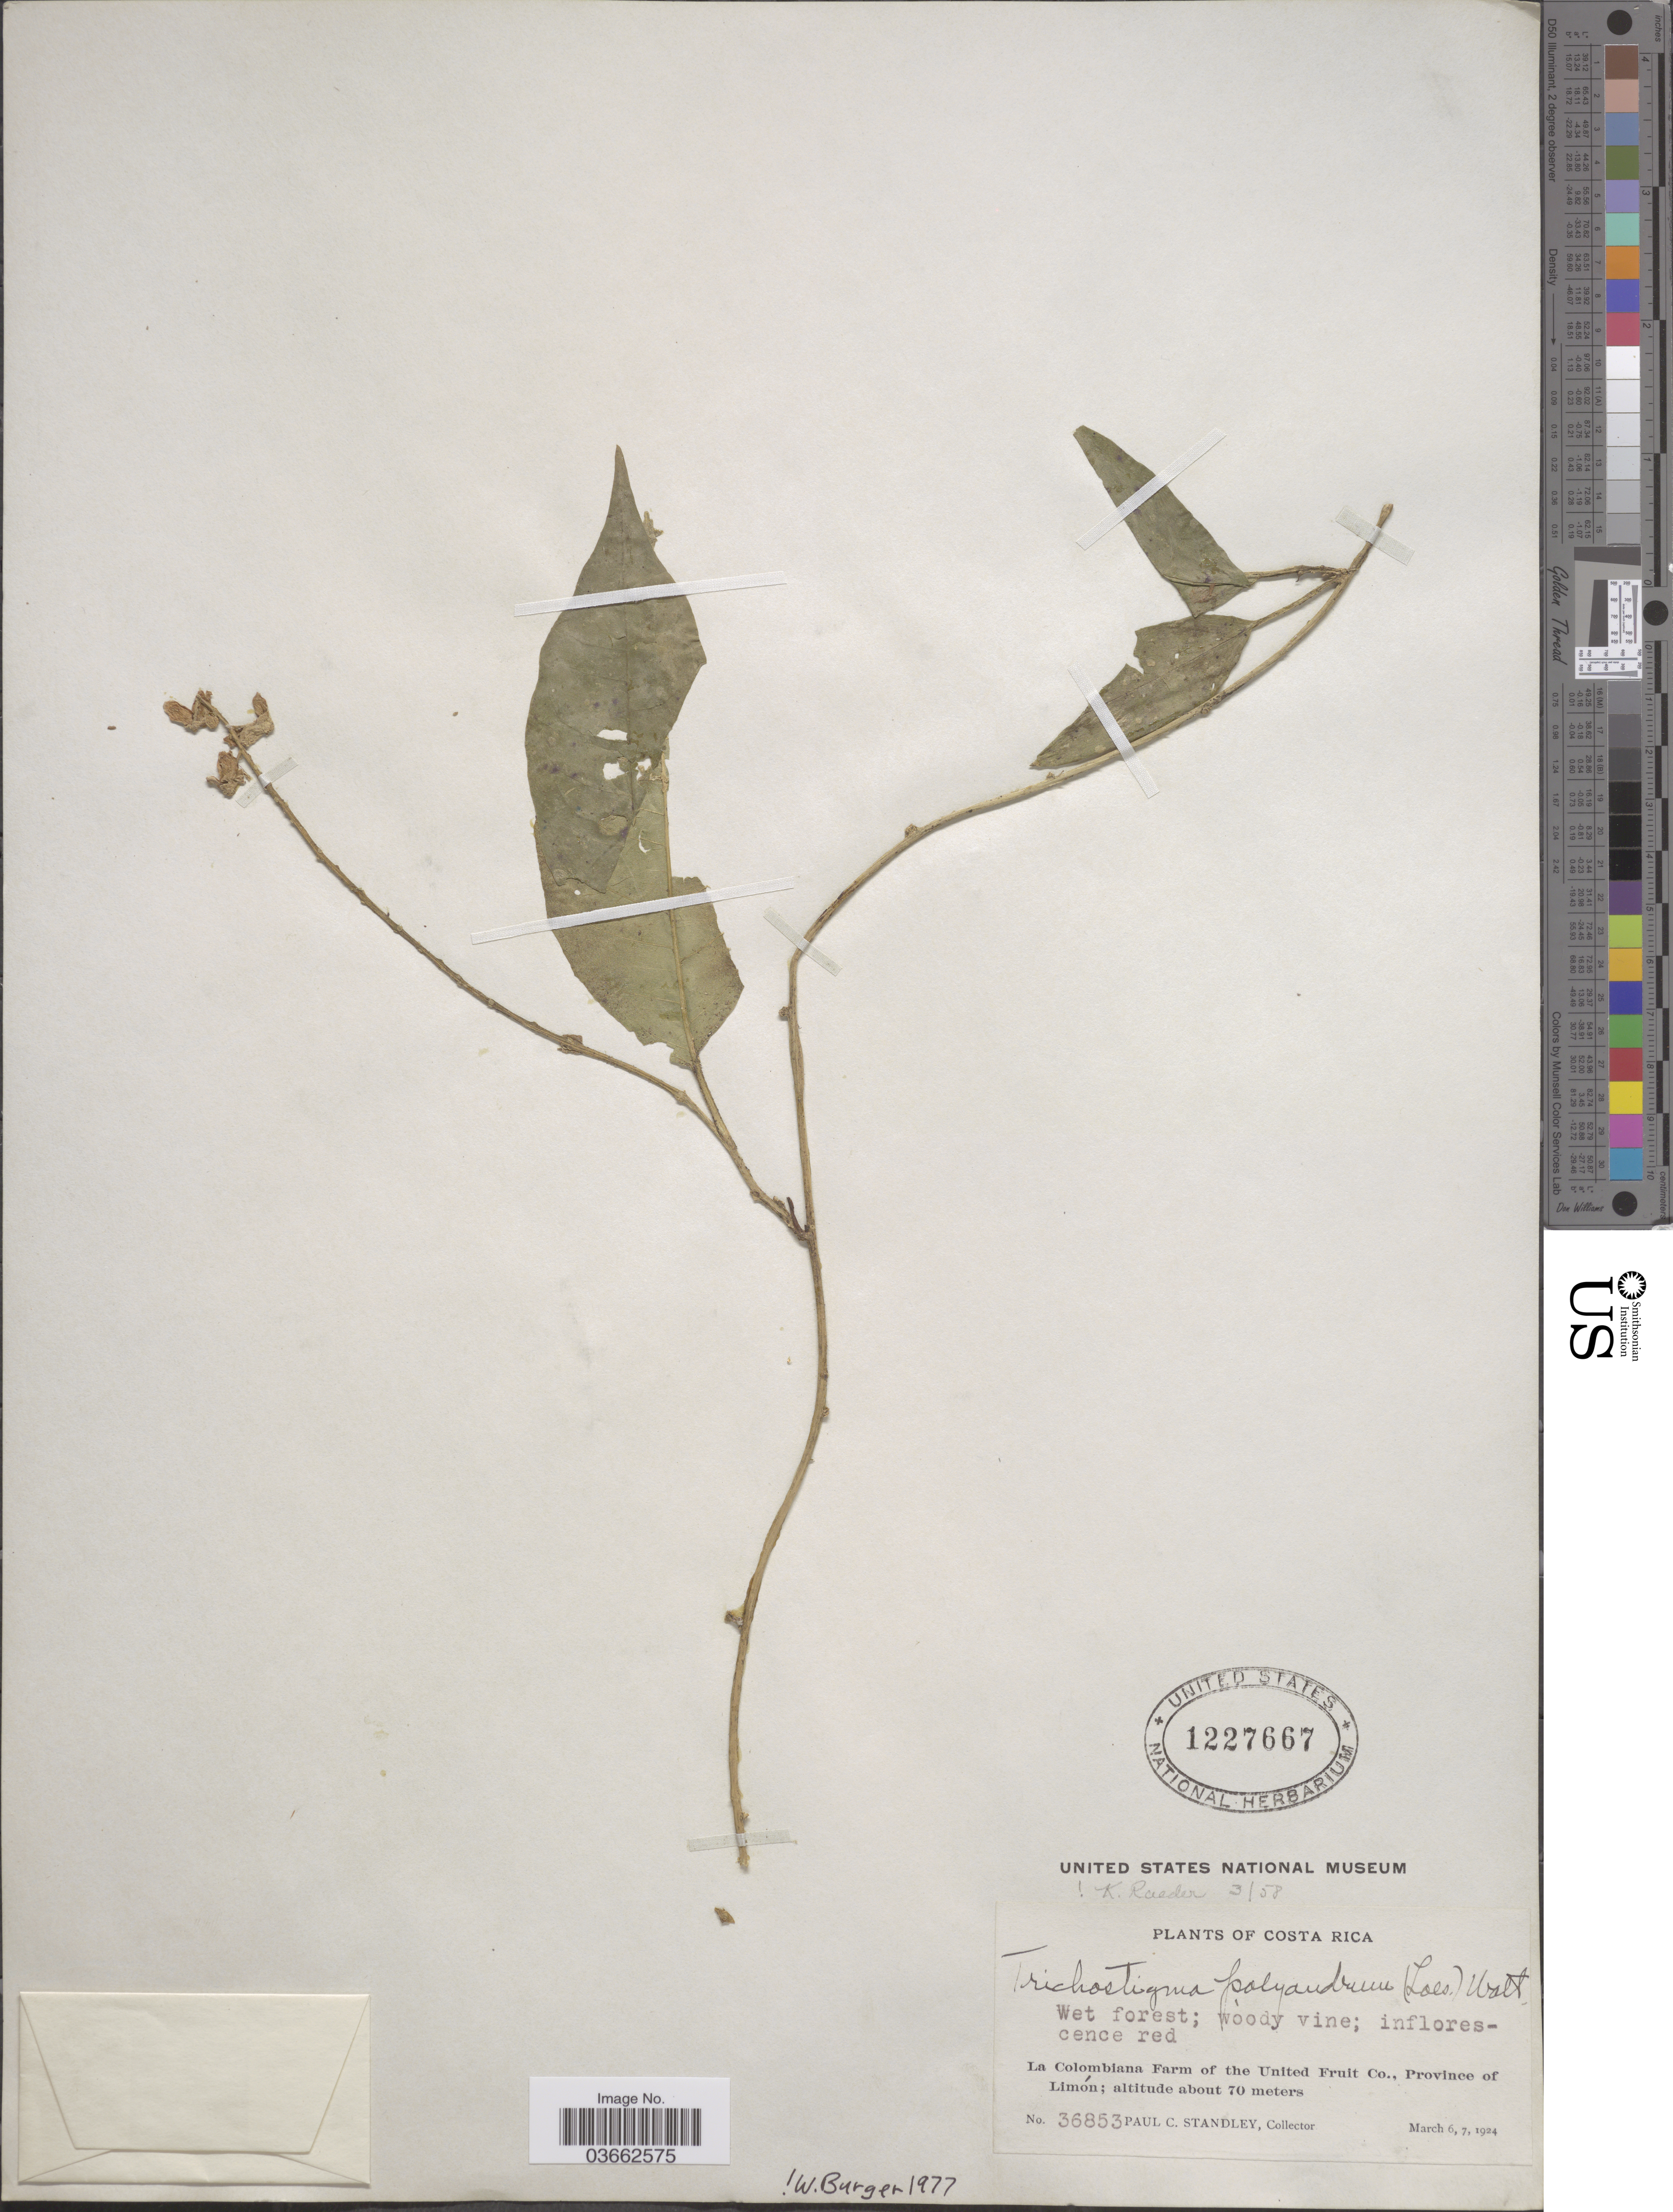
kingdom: Plantae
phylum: Tracheophyta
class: Magnoliopsida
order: Caryophyllales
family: Phytolaccaceae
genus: Trichostigma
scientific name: Trichostigma polyandrum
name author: (Loes.) H. Walter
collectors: P. C. Standley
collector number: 36853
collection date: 1924-03-06/1924-03-07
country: Costa Rica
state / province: Limón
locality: La Colombiana Farm of the United Fruit Co.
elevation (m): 70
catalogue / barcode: US 1227667